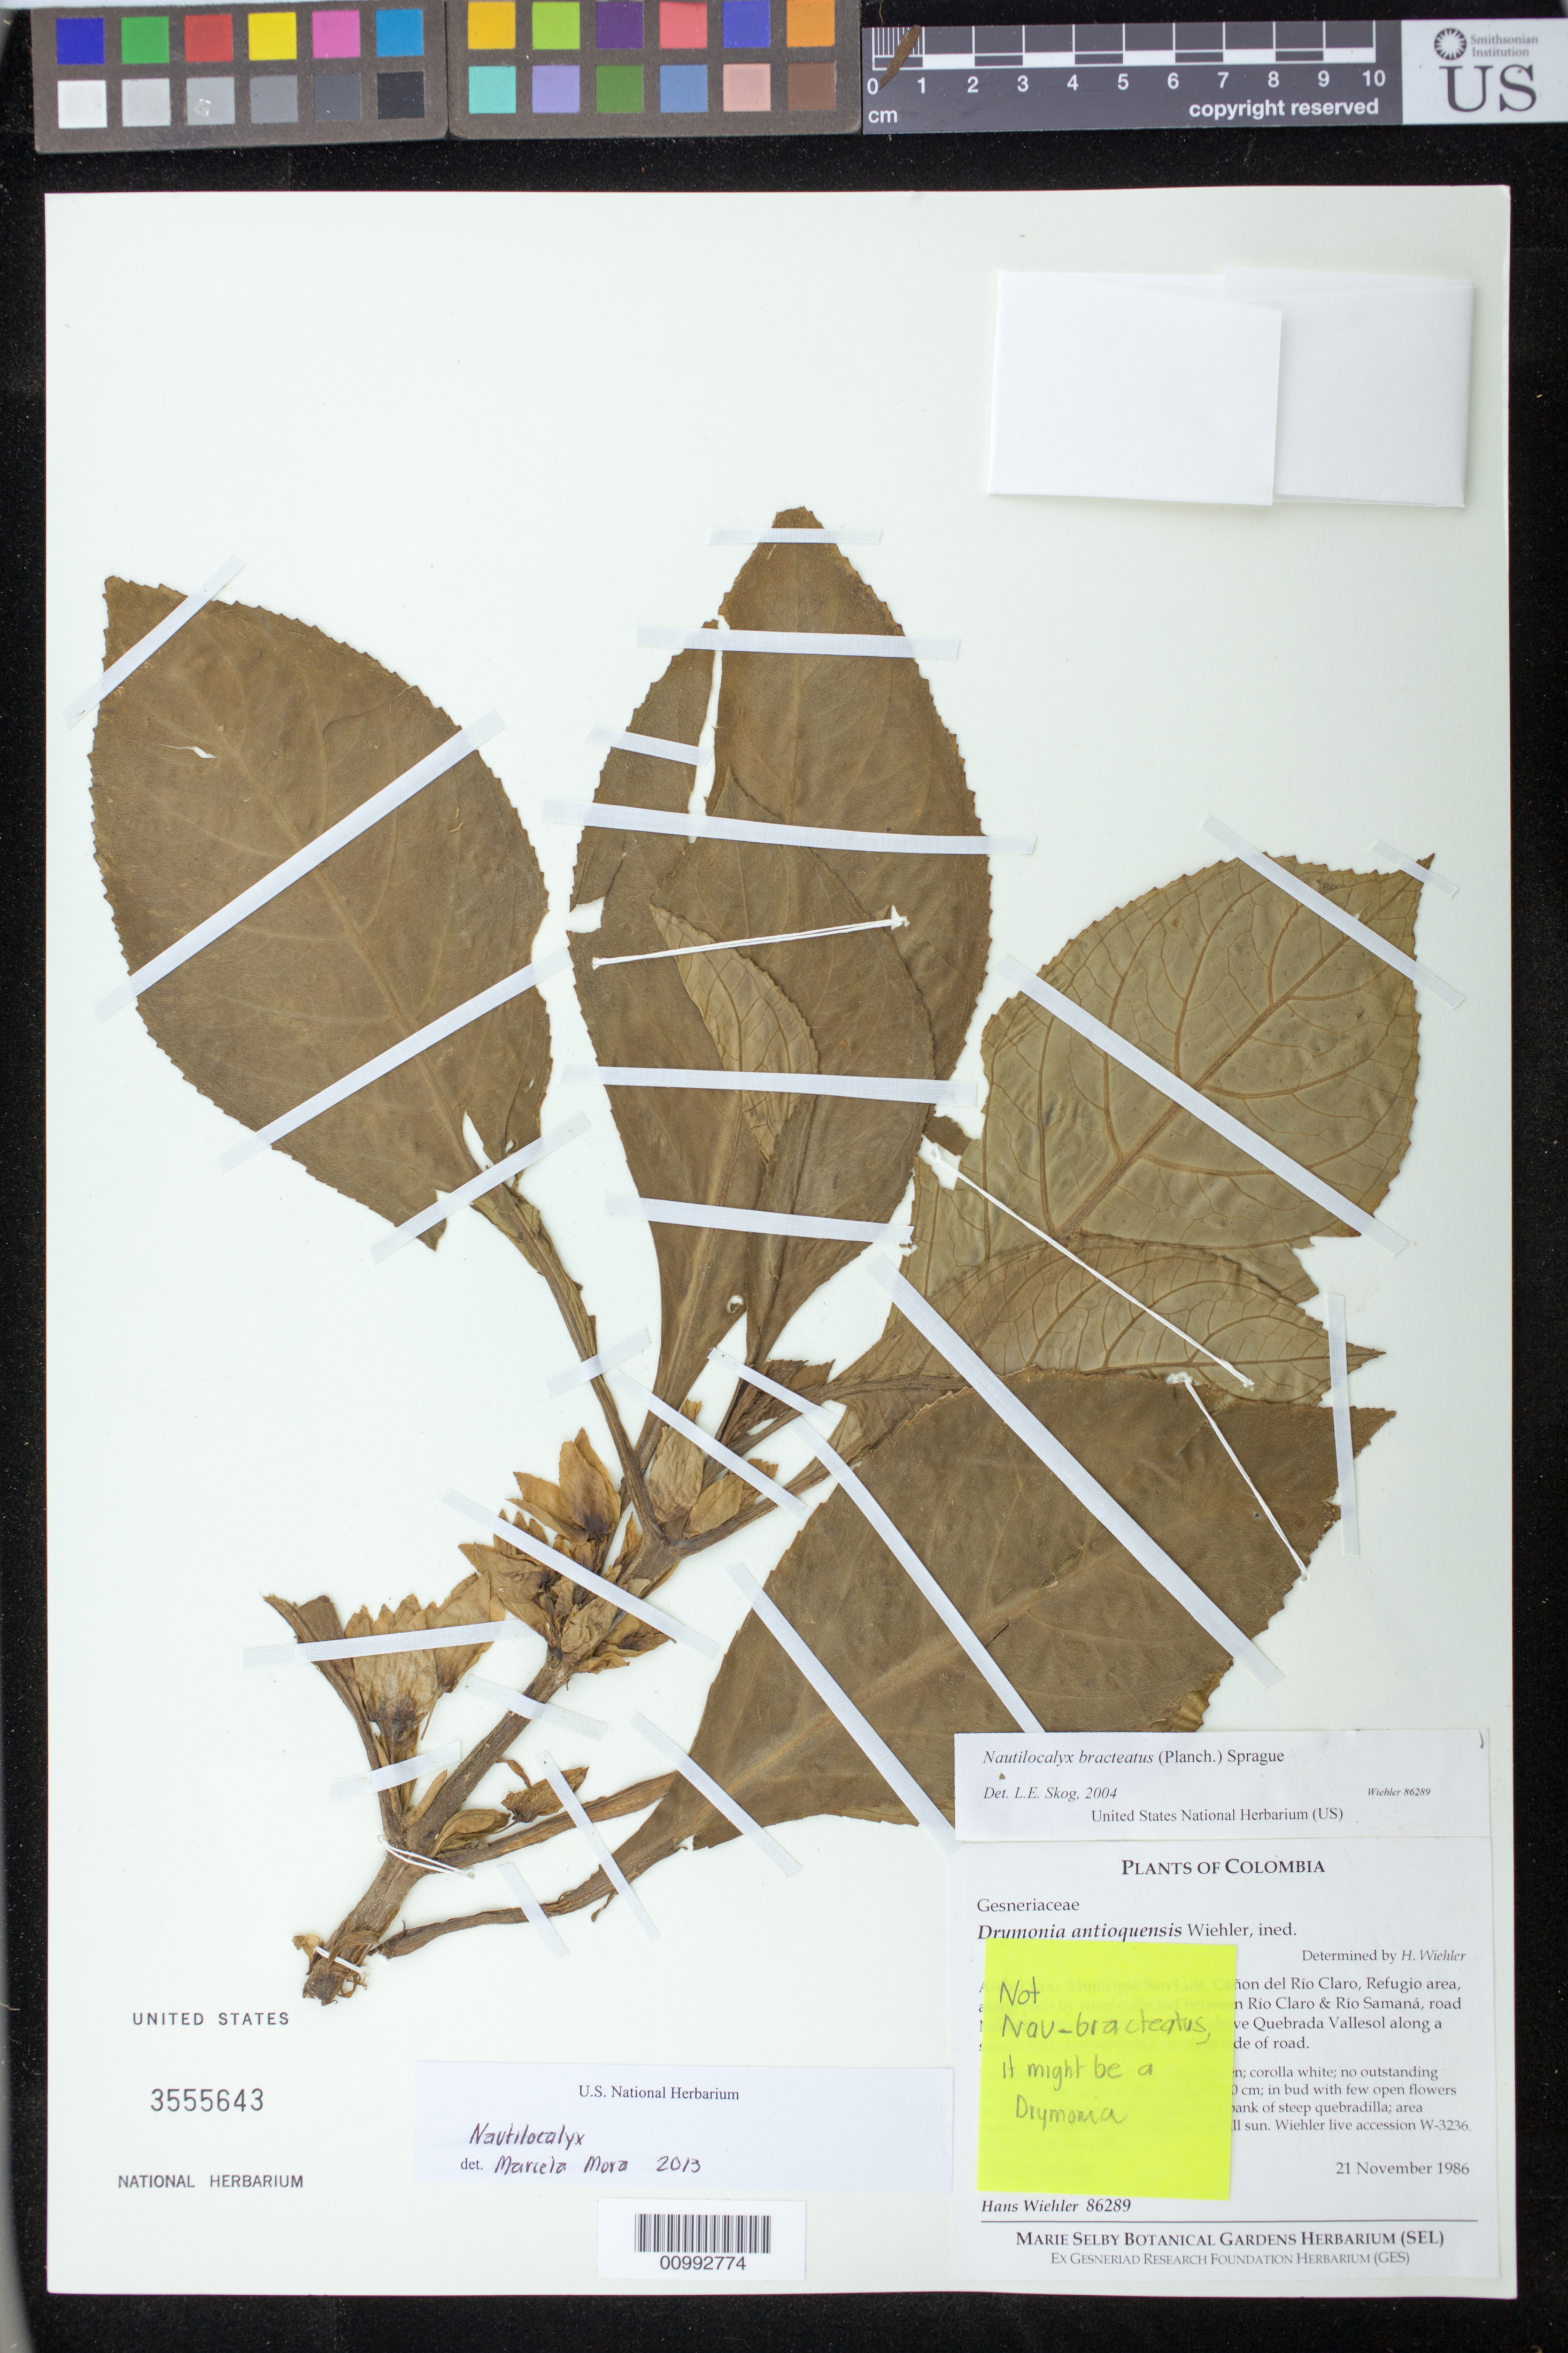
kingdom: Plantae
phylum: Tracheophyta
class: Magnoliopsida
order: Lamiales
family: Gesneriaceae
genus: Nautilocalyx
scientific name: Nautilocalyx sp.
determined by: Mora, M. Marcela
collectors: H. J. Wiehler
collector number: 86289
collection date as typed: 21 Nov 1986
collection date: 1986-11-21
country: Colombia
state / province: Antioquia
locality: Antioquia: Mpio. San Luis, Cañon del Rio Claro, Refugio area, along path by river collected between Rio Claro & Rio Samaná, road Medellin - Puerto Triunfo, 2 km above Quebrada Vallesol along a small creek and waterfall on right side of road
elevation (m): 350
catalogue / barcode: US 3555643